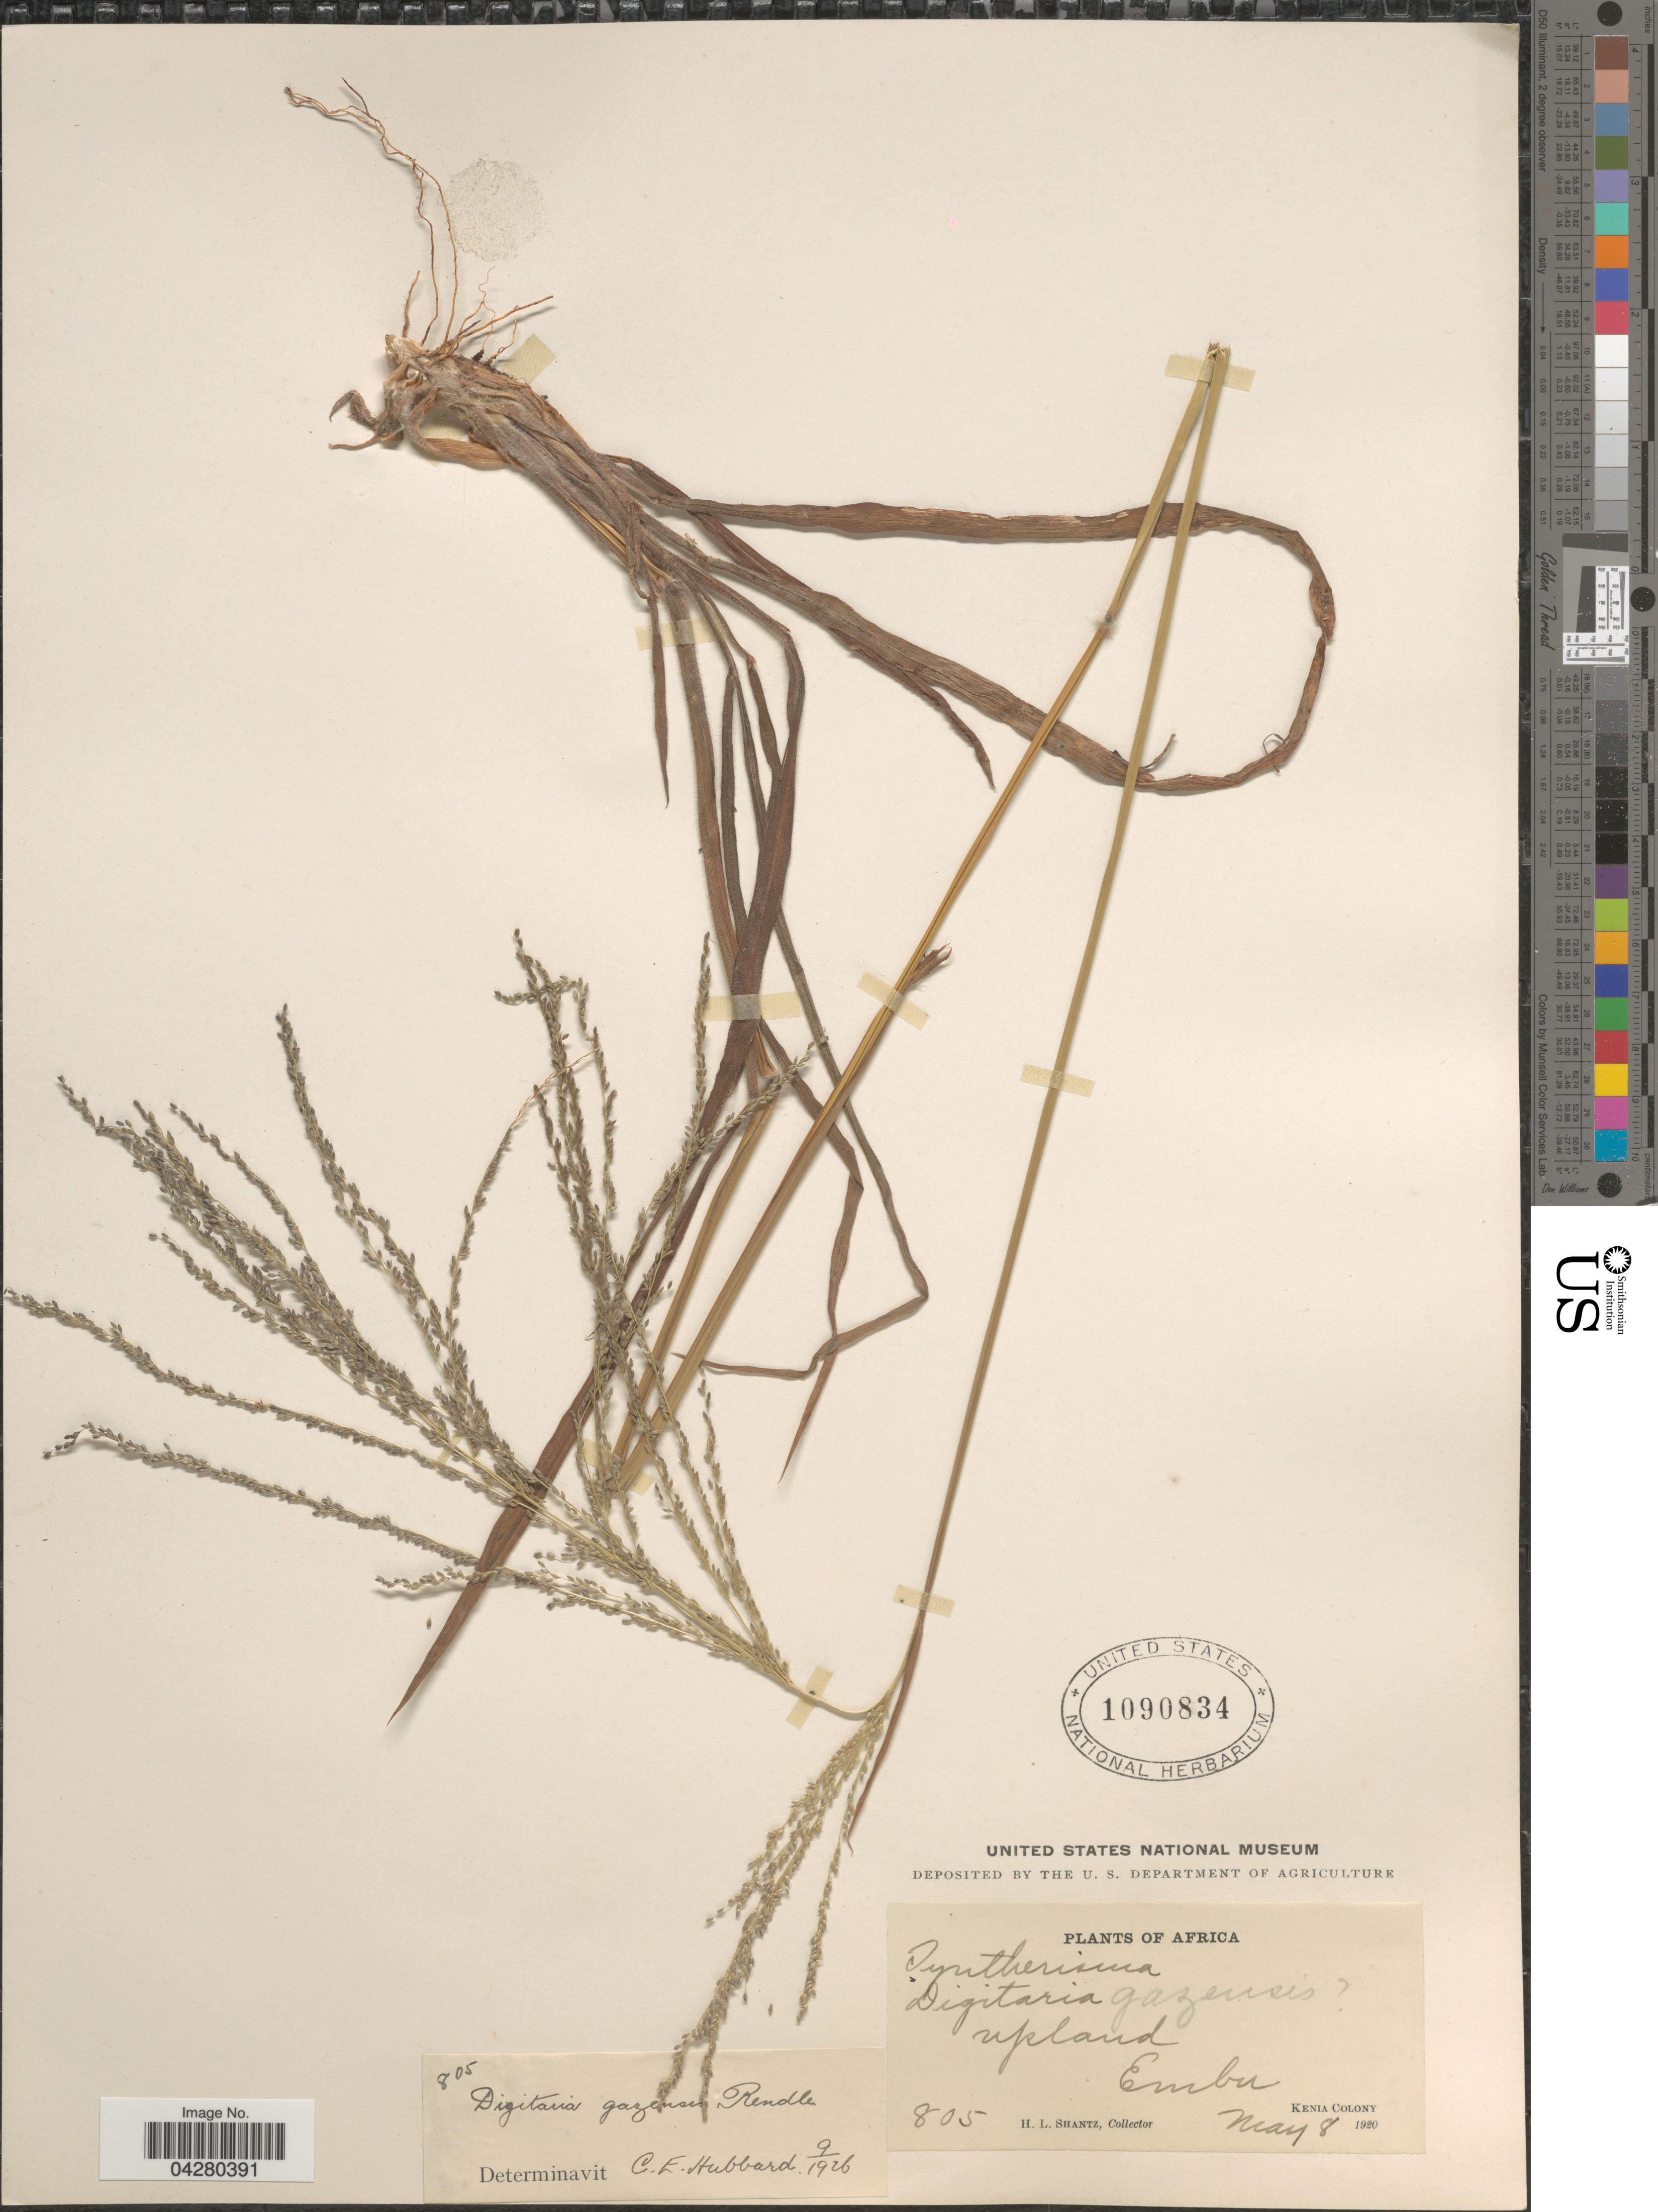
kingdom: Plantae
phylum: Tracheophyta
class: Liliopsida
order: Poales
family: Poaceae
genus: Digitaria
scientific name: Digitaria gazensis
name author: Rendle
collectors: H. Shantz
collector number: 805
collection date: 1920-05-08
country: Kenya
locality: Upland Embu. Keni Colony.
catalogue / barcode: US 1090834